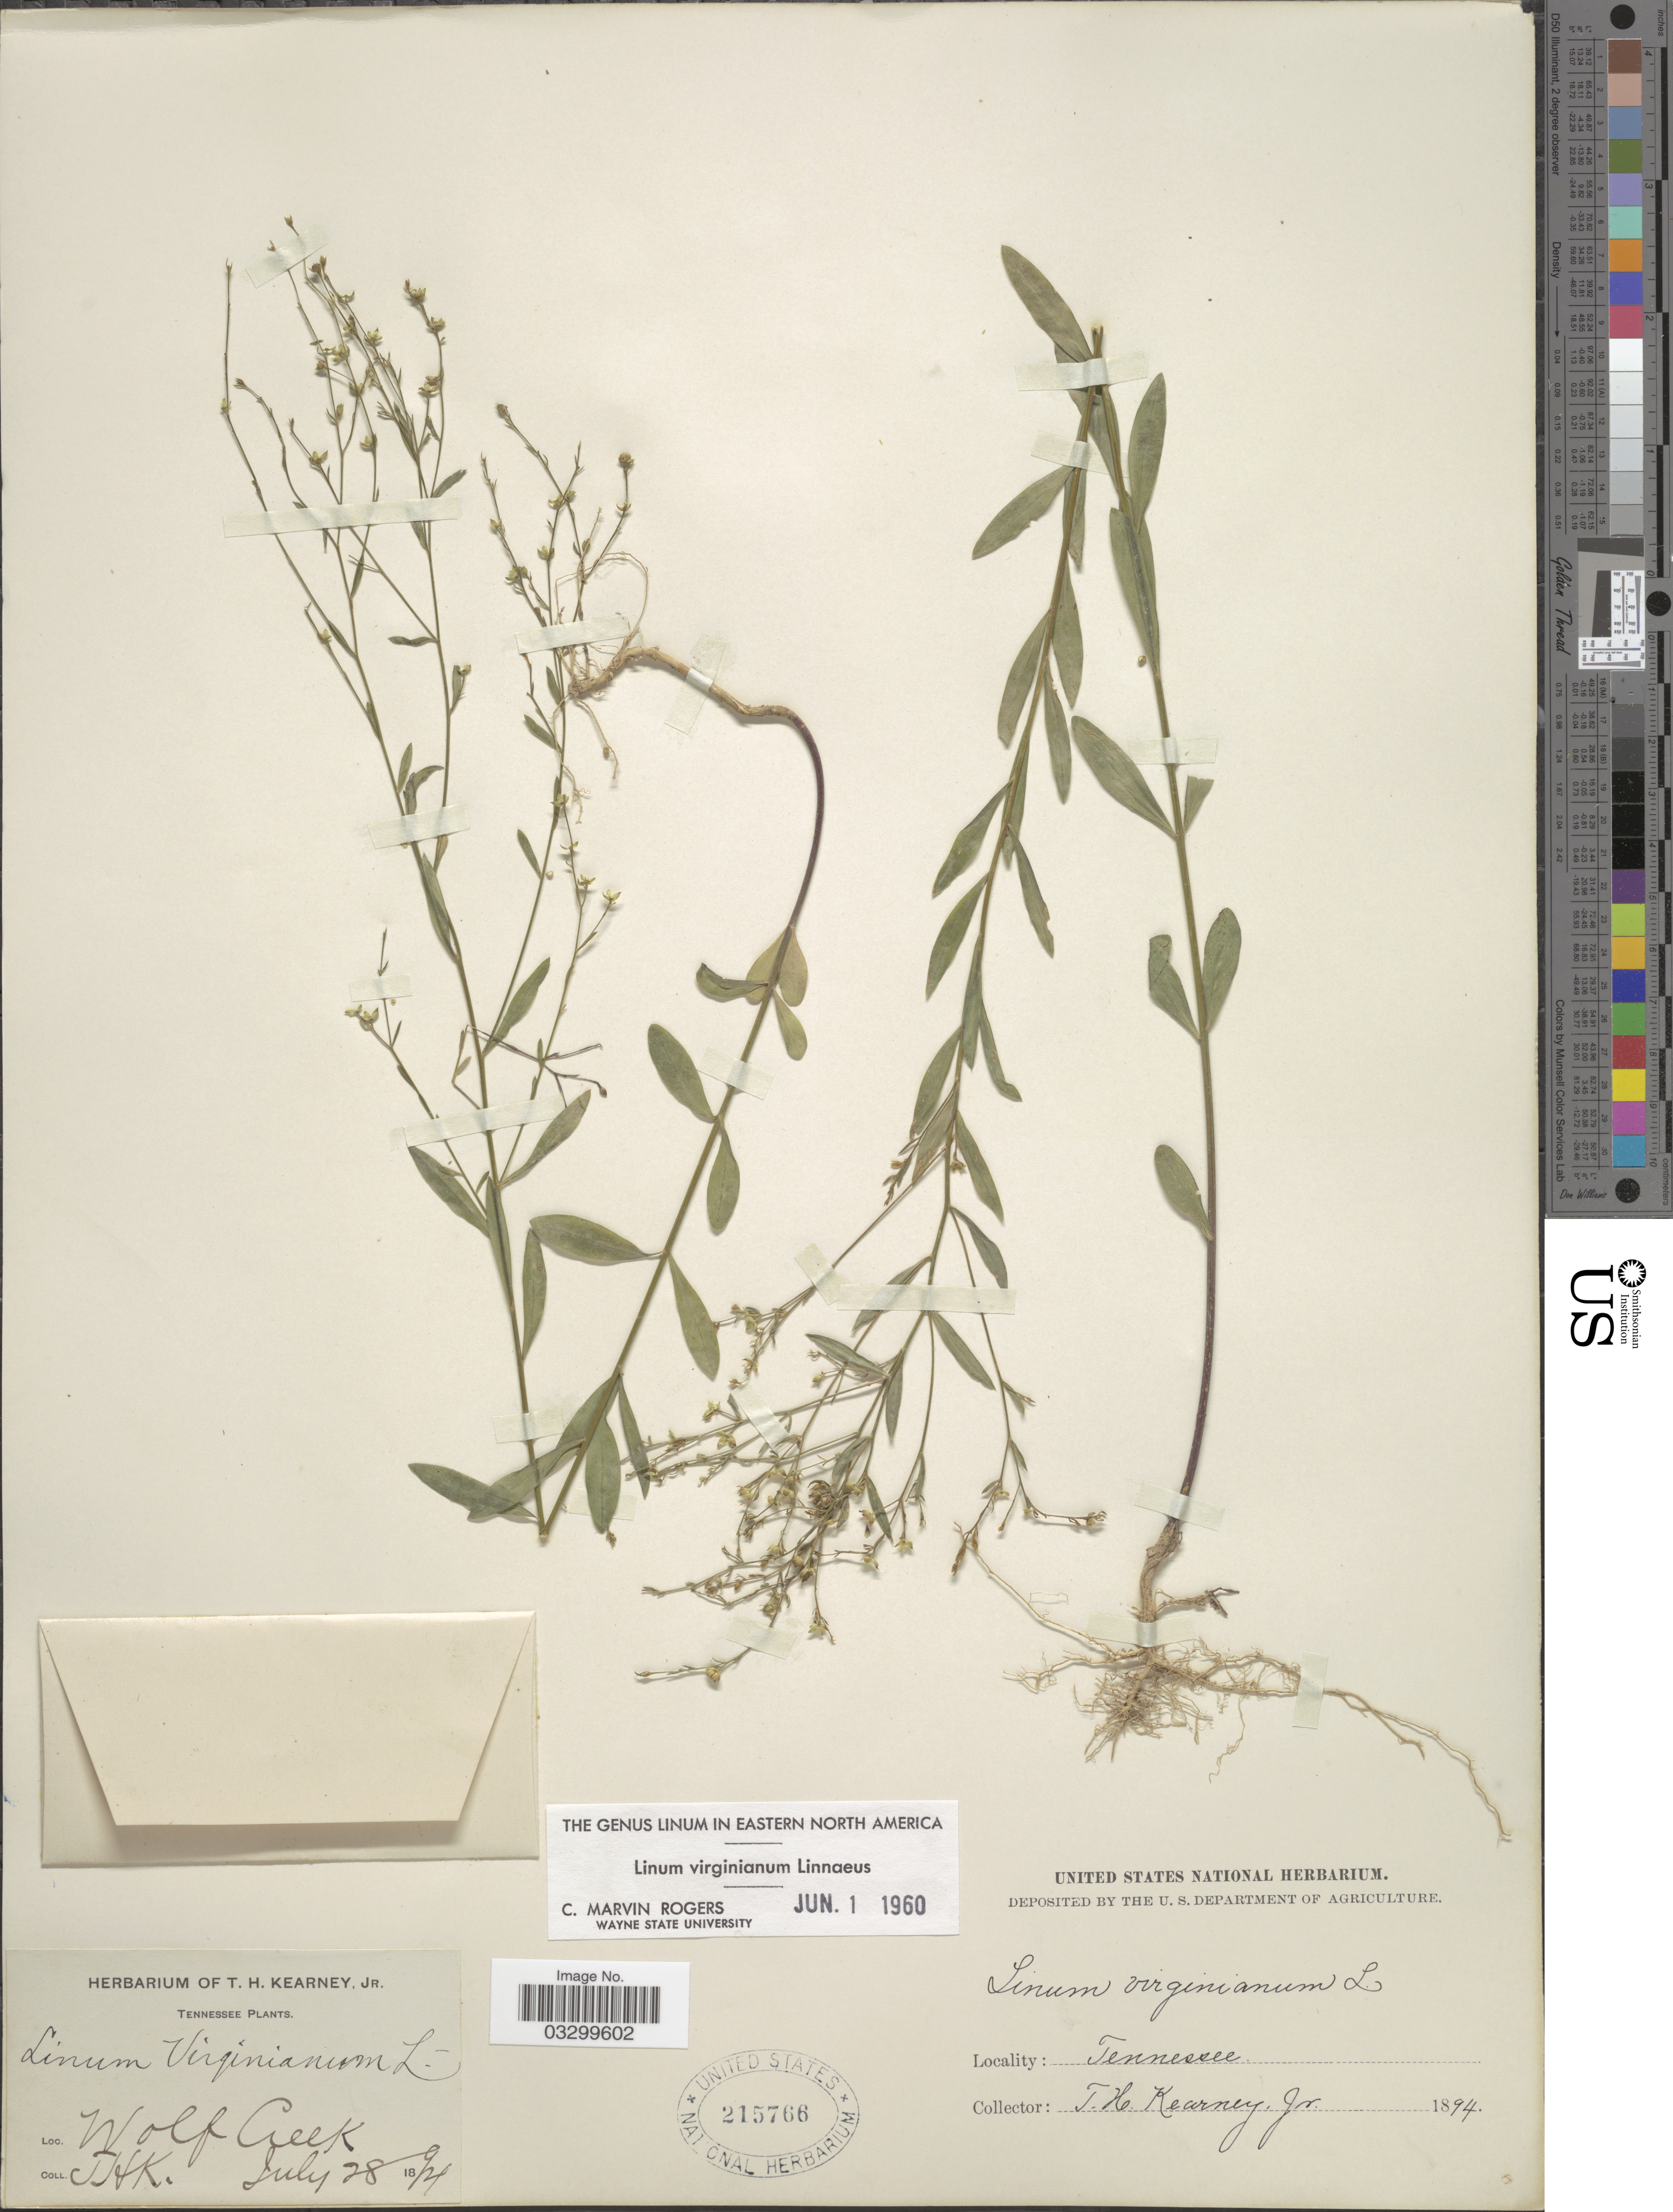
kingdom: Plantae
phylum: Tracheophyta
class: Magnoliopsida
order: Malpighiales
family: Linaceae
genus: Linum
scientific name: Linum virginianum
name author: L.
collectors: T. H. Kearney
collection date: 1894-07-28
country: United States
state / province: Tennessee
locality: Wolf Creek.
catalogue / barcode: US 215766